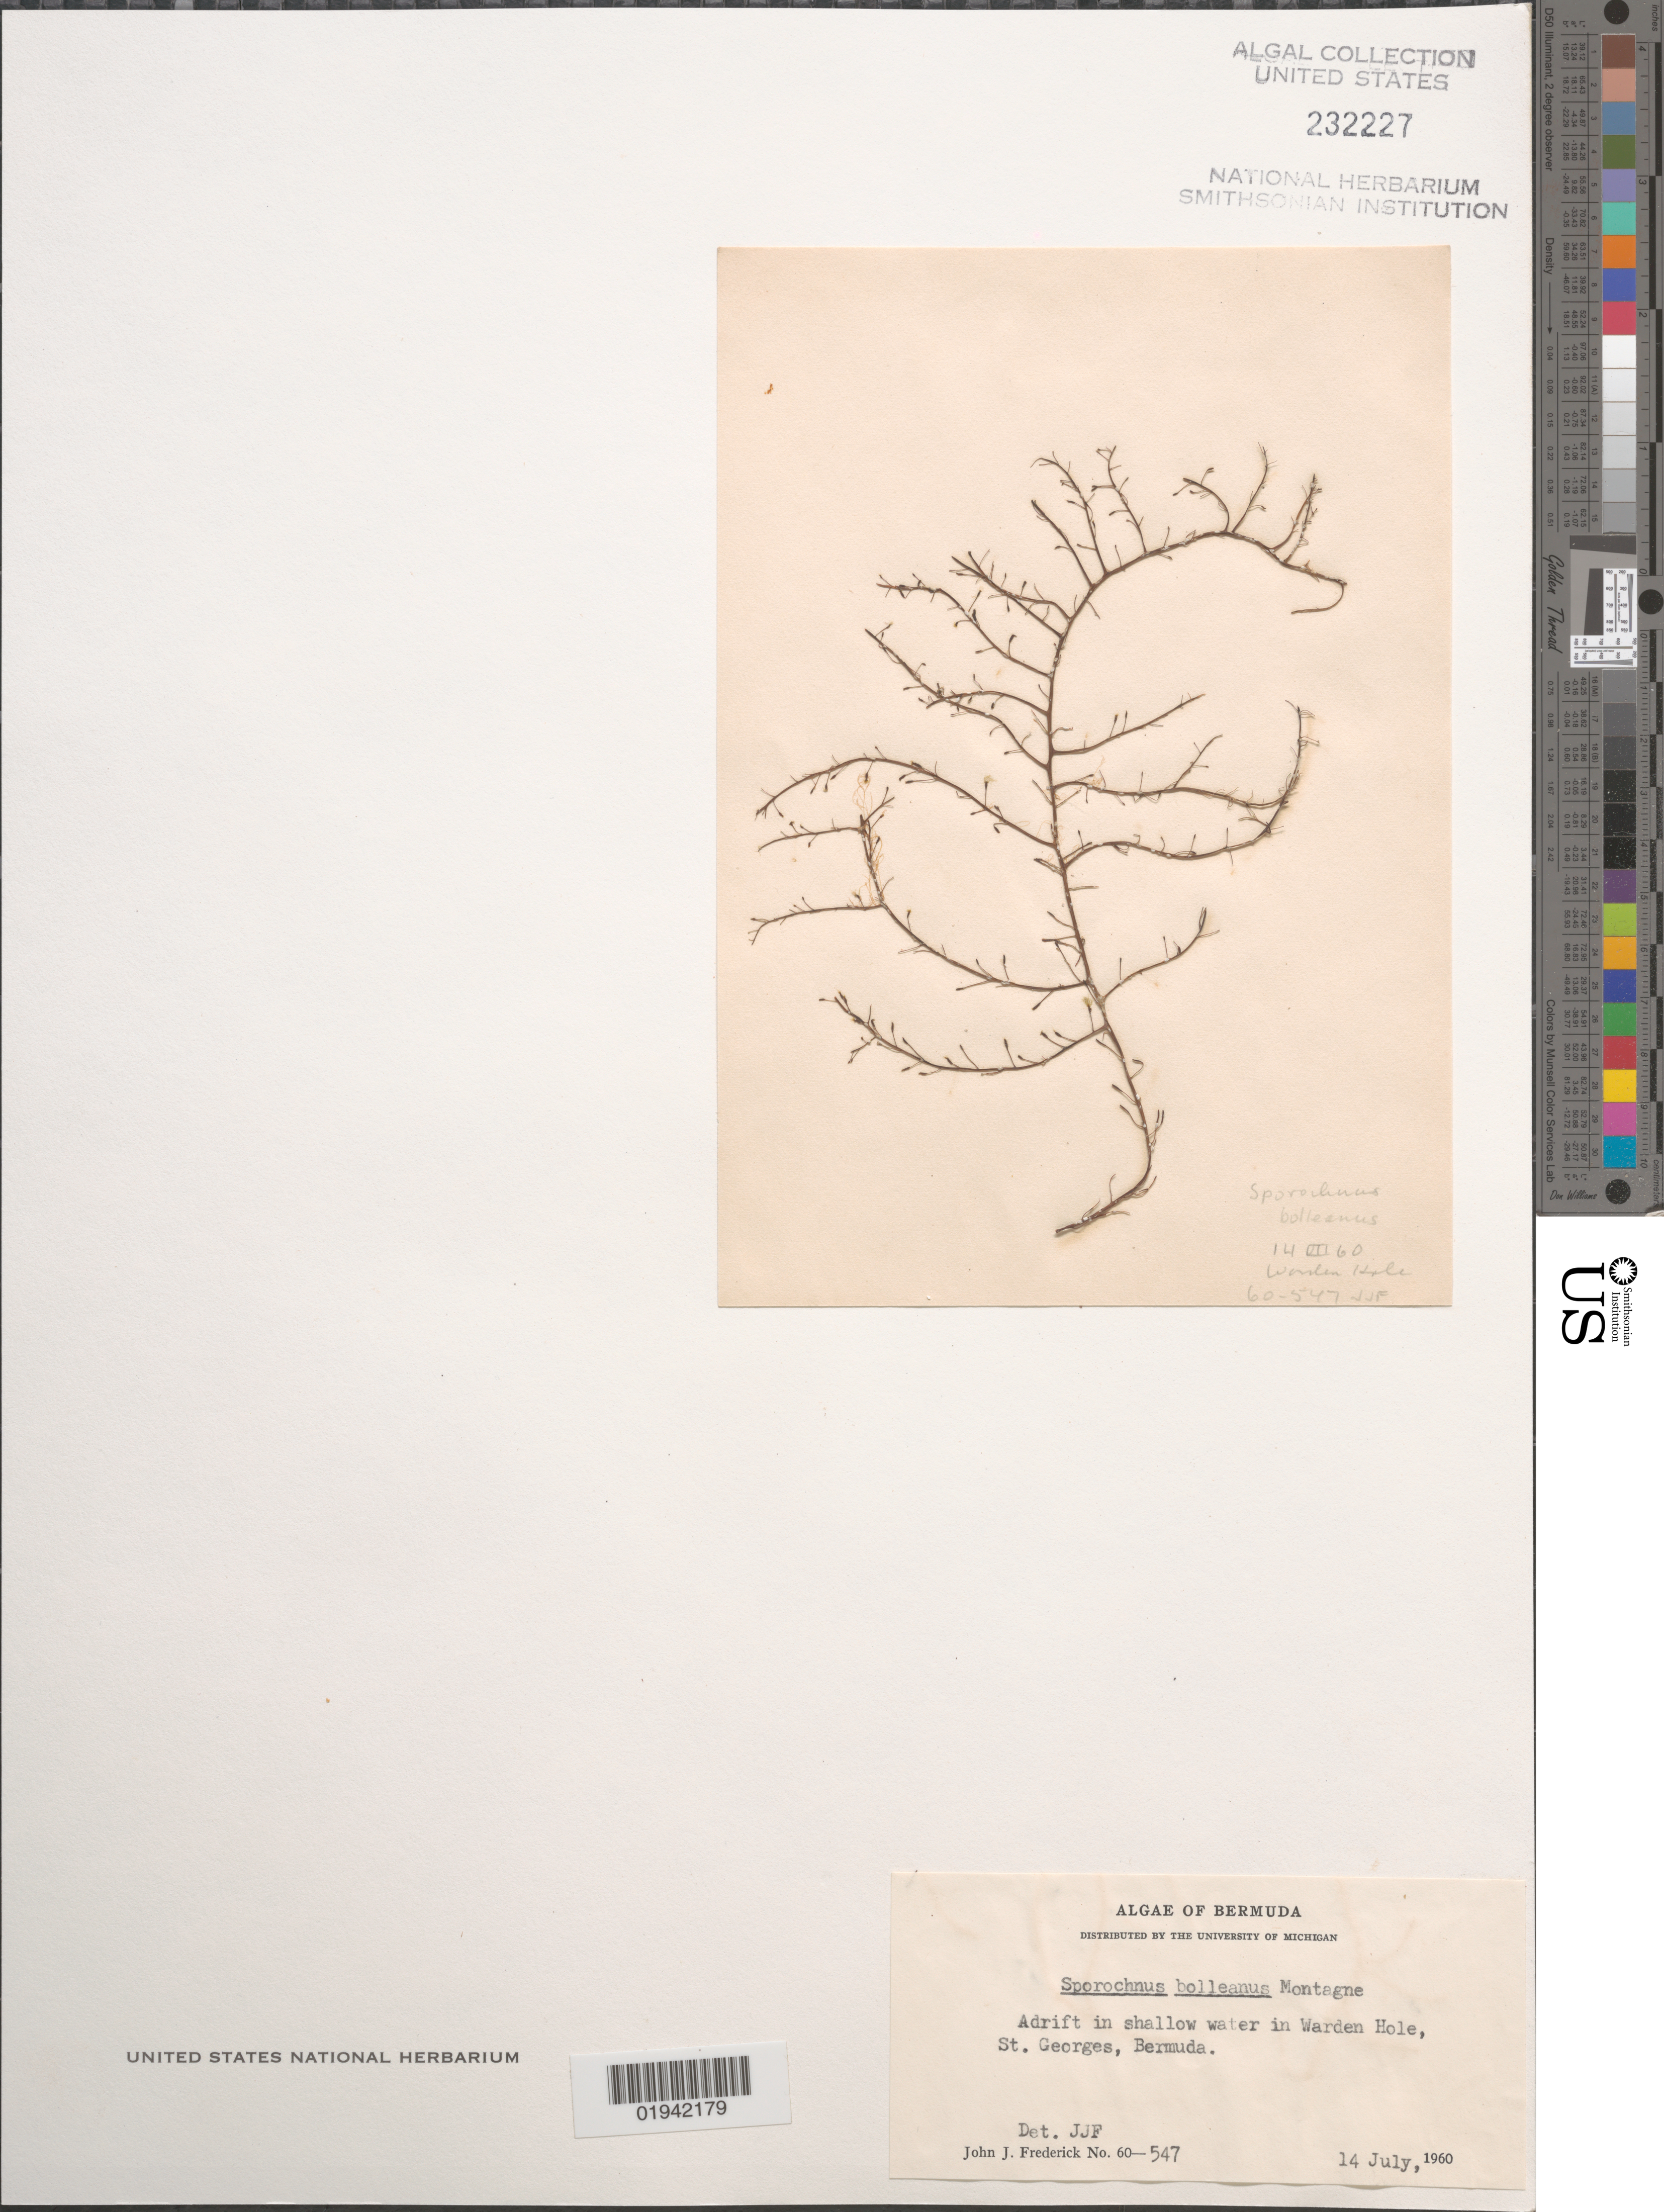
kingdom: Chromista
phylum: Ochrophyta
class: Phaeophyceae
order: Sporochnales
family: Sporochnaceae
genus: Sporochnus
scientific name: Sporochnus bolleanus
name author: Mont.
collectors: J. Frederick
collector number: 60-547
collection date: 1960-07-14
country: Bermuda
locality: Adrift in shallow water in Warden Hole, St. Georges.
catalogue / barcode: US 232227